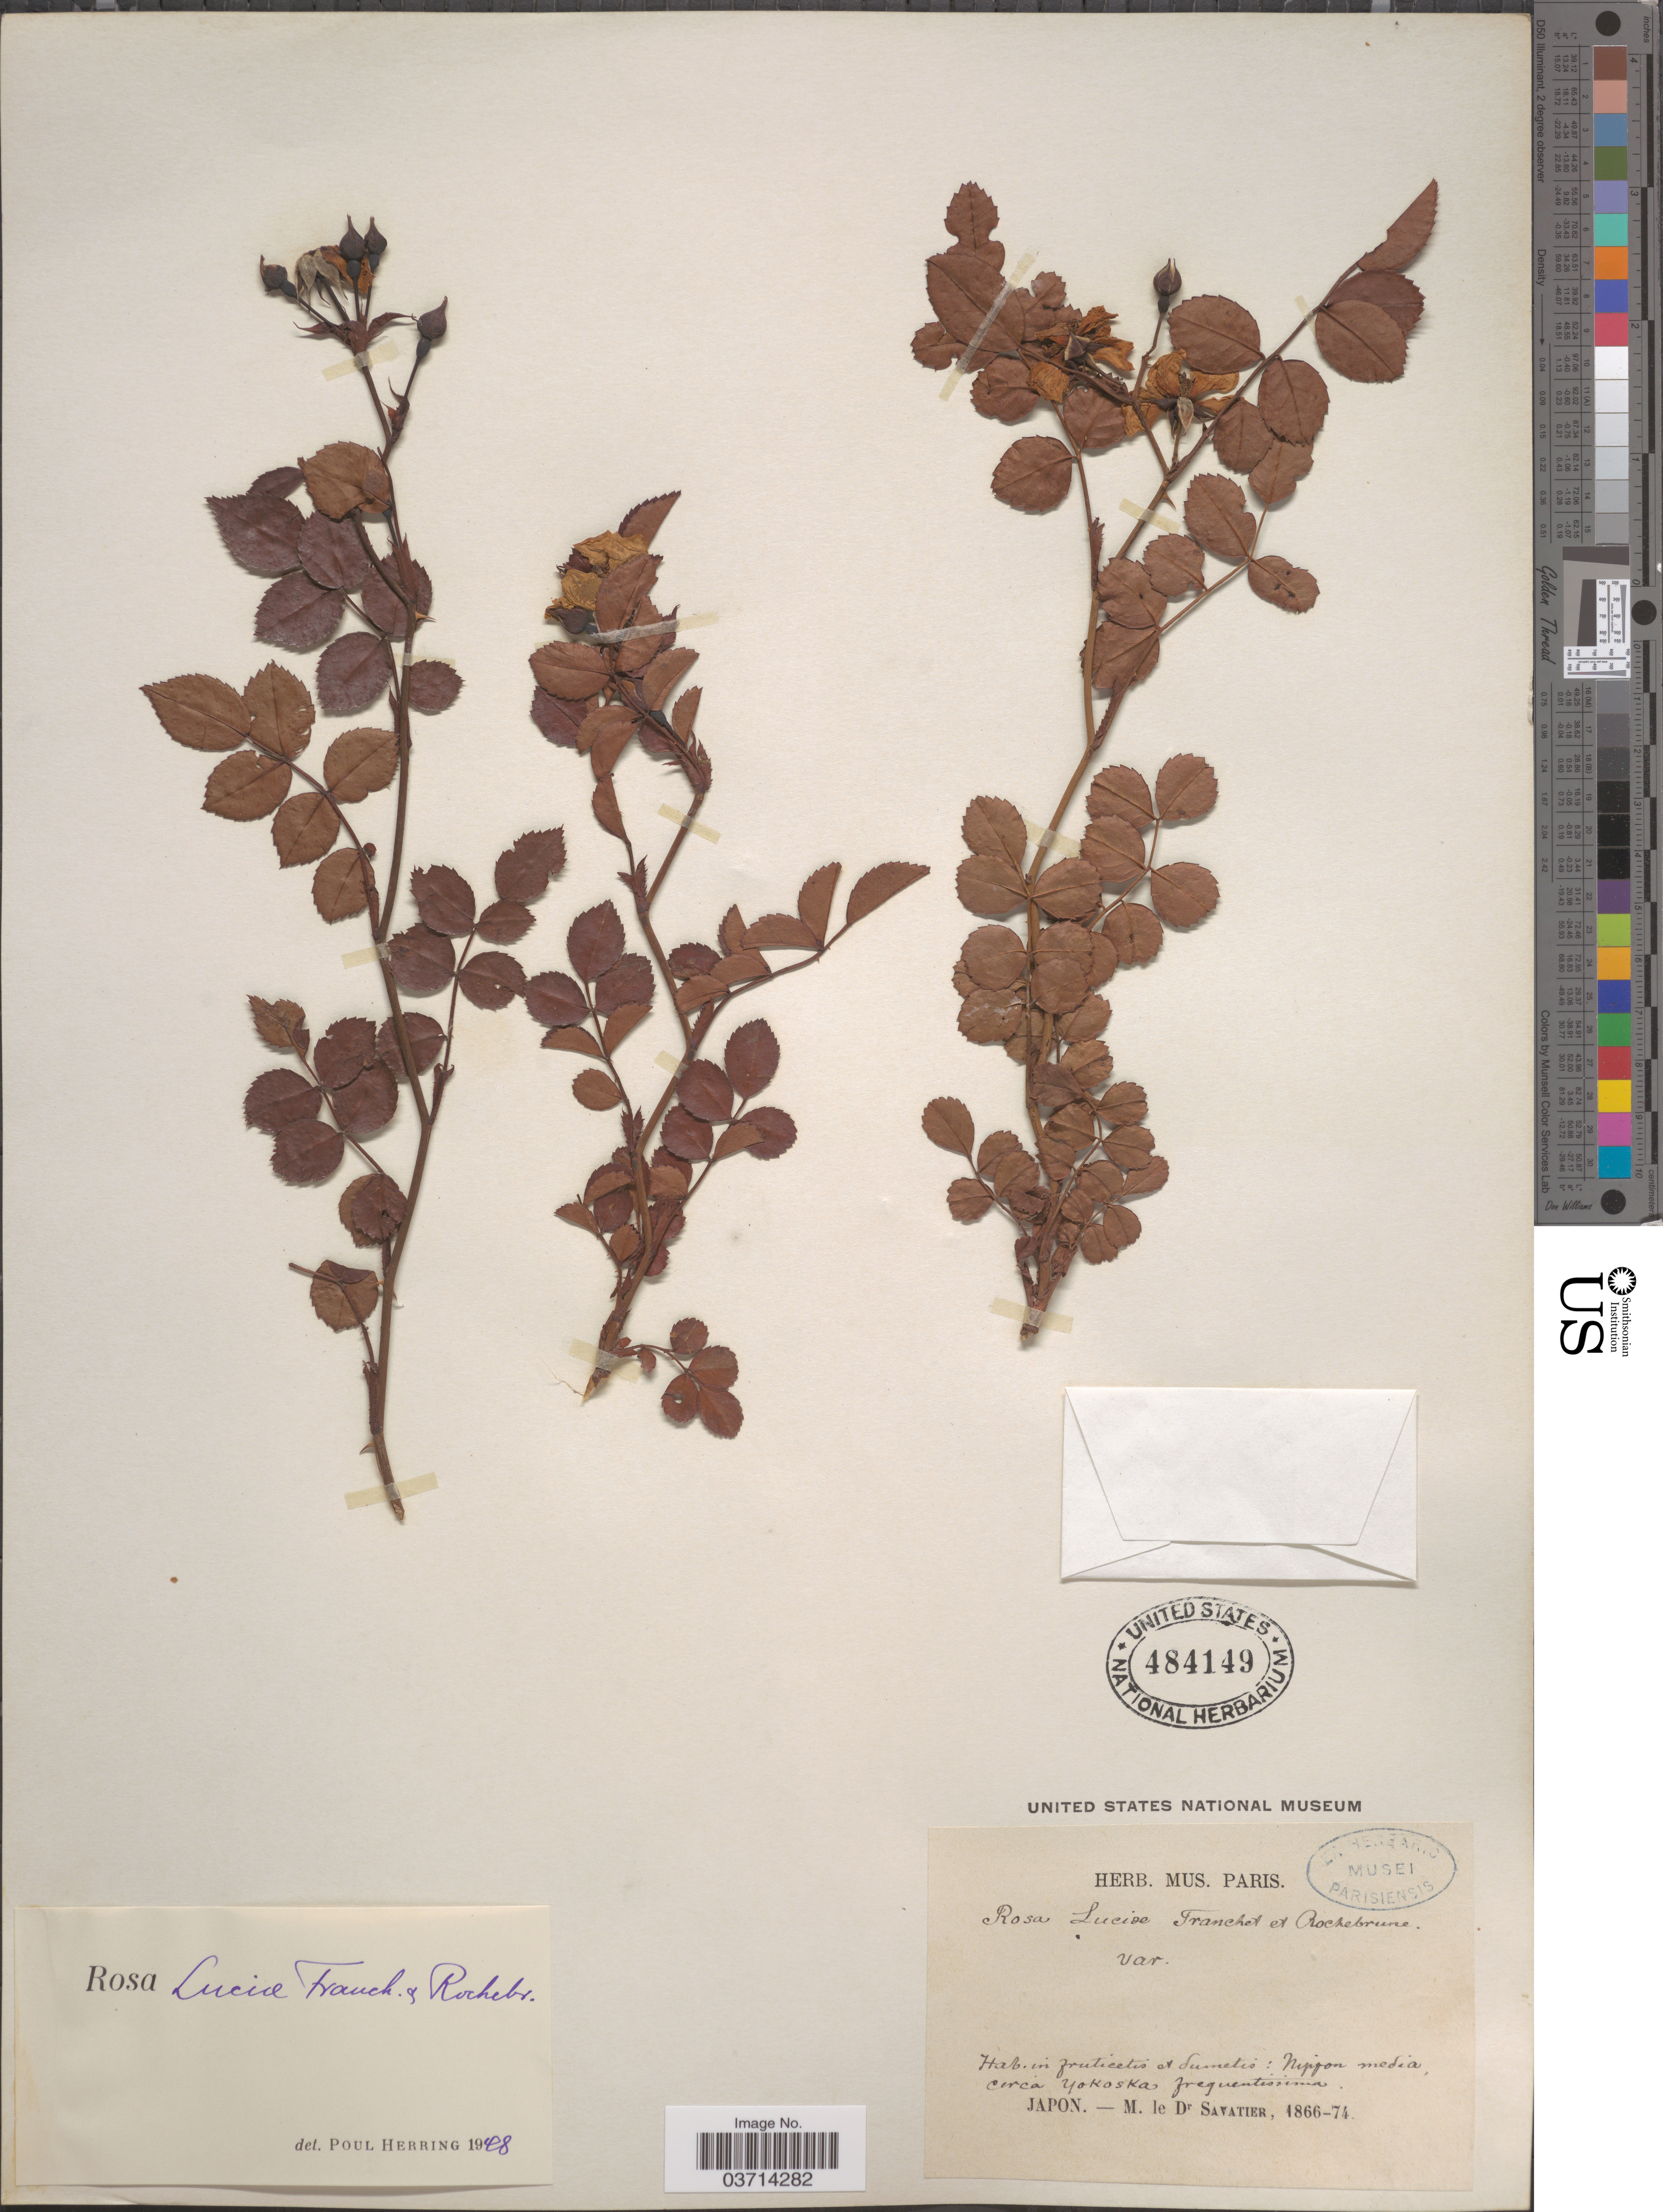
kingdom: Plantae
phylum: Tracheophyta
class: Magnoliopsida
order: Rosales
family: Rosaceae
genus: Rosa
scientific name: Rosa luciae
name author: Franch. & Rochebr.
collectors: M. Savatier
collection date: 1866/1874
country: Japan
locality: Nippon media circa Yokoska.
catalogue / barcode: US 484149